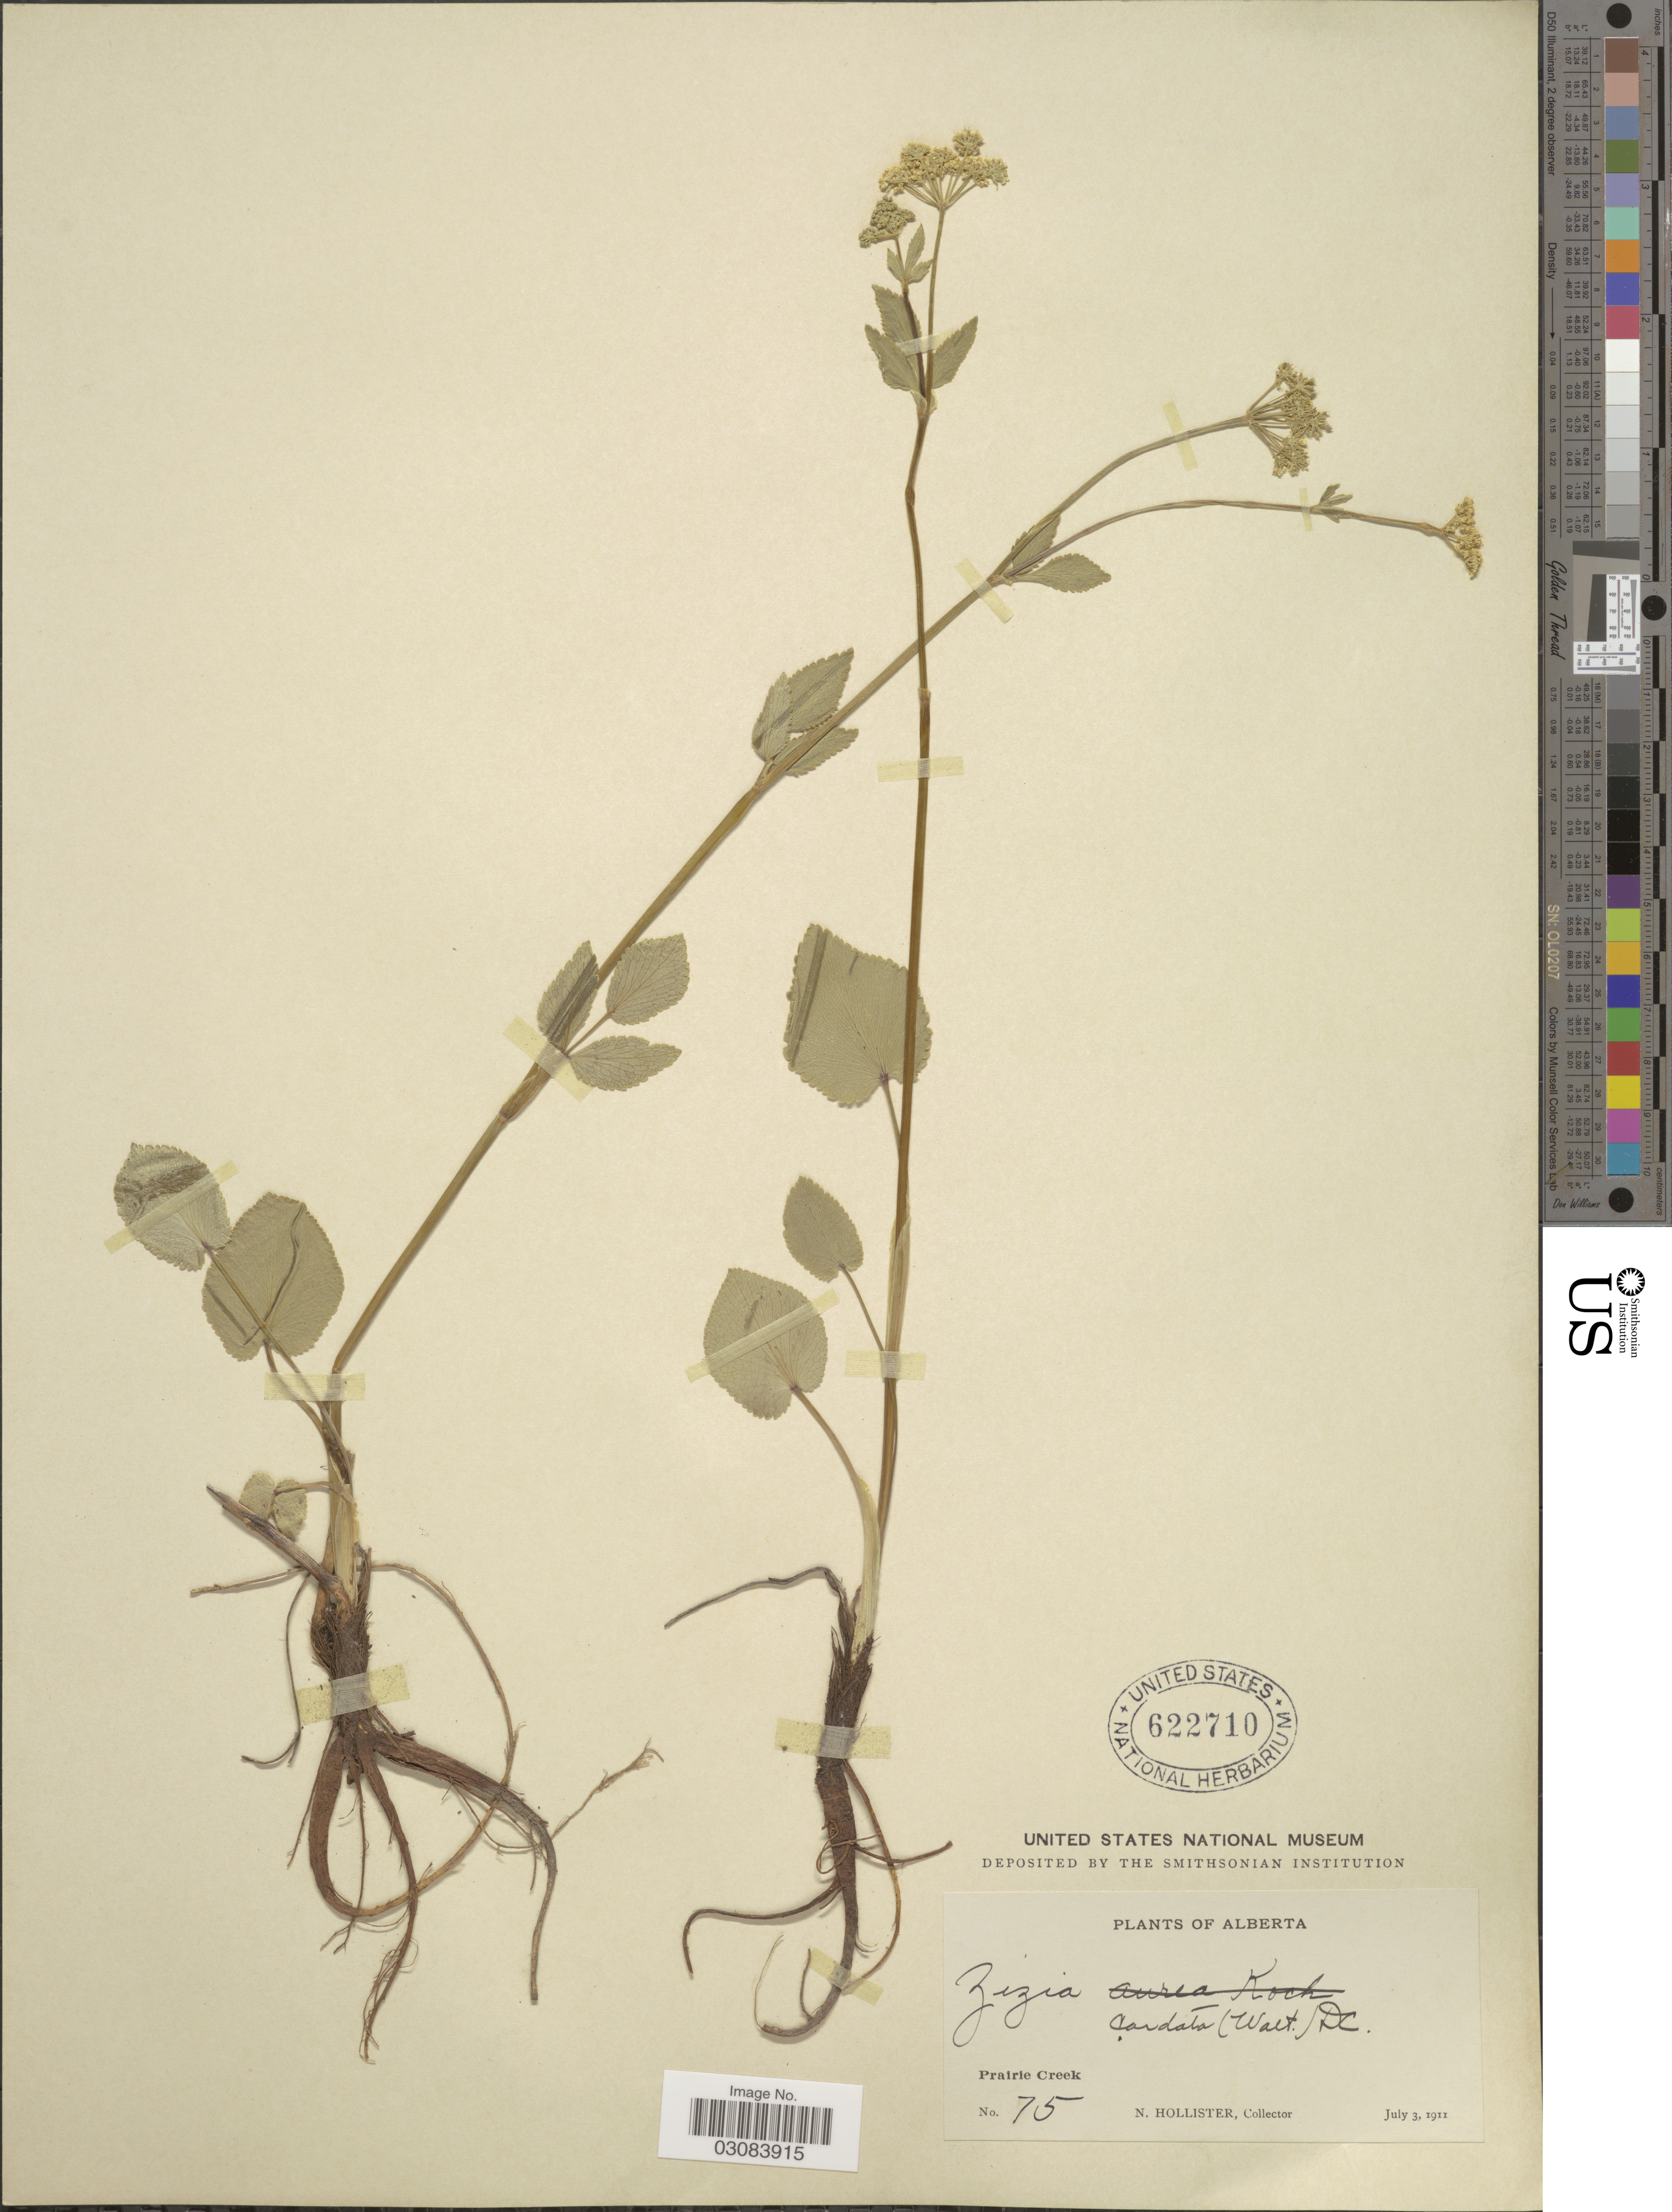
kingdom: Plantae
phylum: Tracheophyta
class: Magnoliopsida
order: Apiales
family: Apiaceae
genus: Zizia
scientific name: Zizia aptera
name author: (A. Gray) Fernald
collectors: N. Hollister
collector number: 75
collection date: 1911-07-03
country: Canada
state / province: Alberta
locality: Prairie Creek.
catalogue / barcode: US 622710